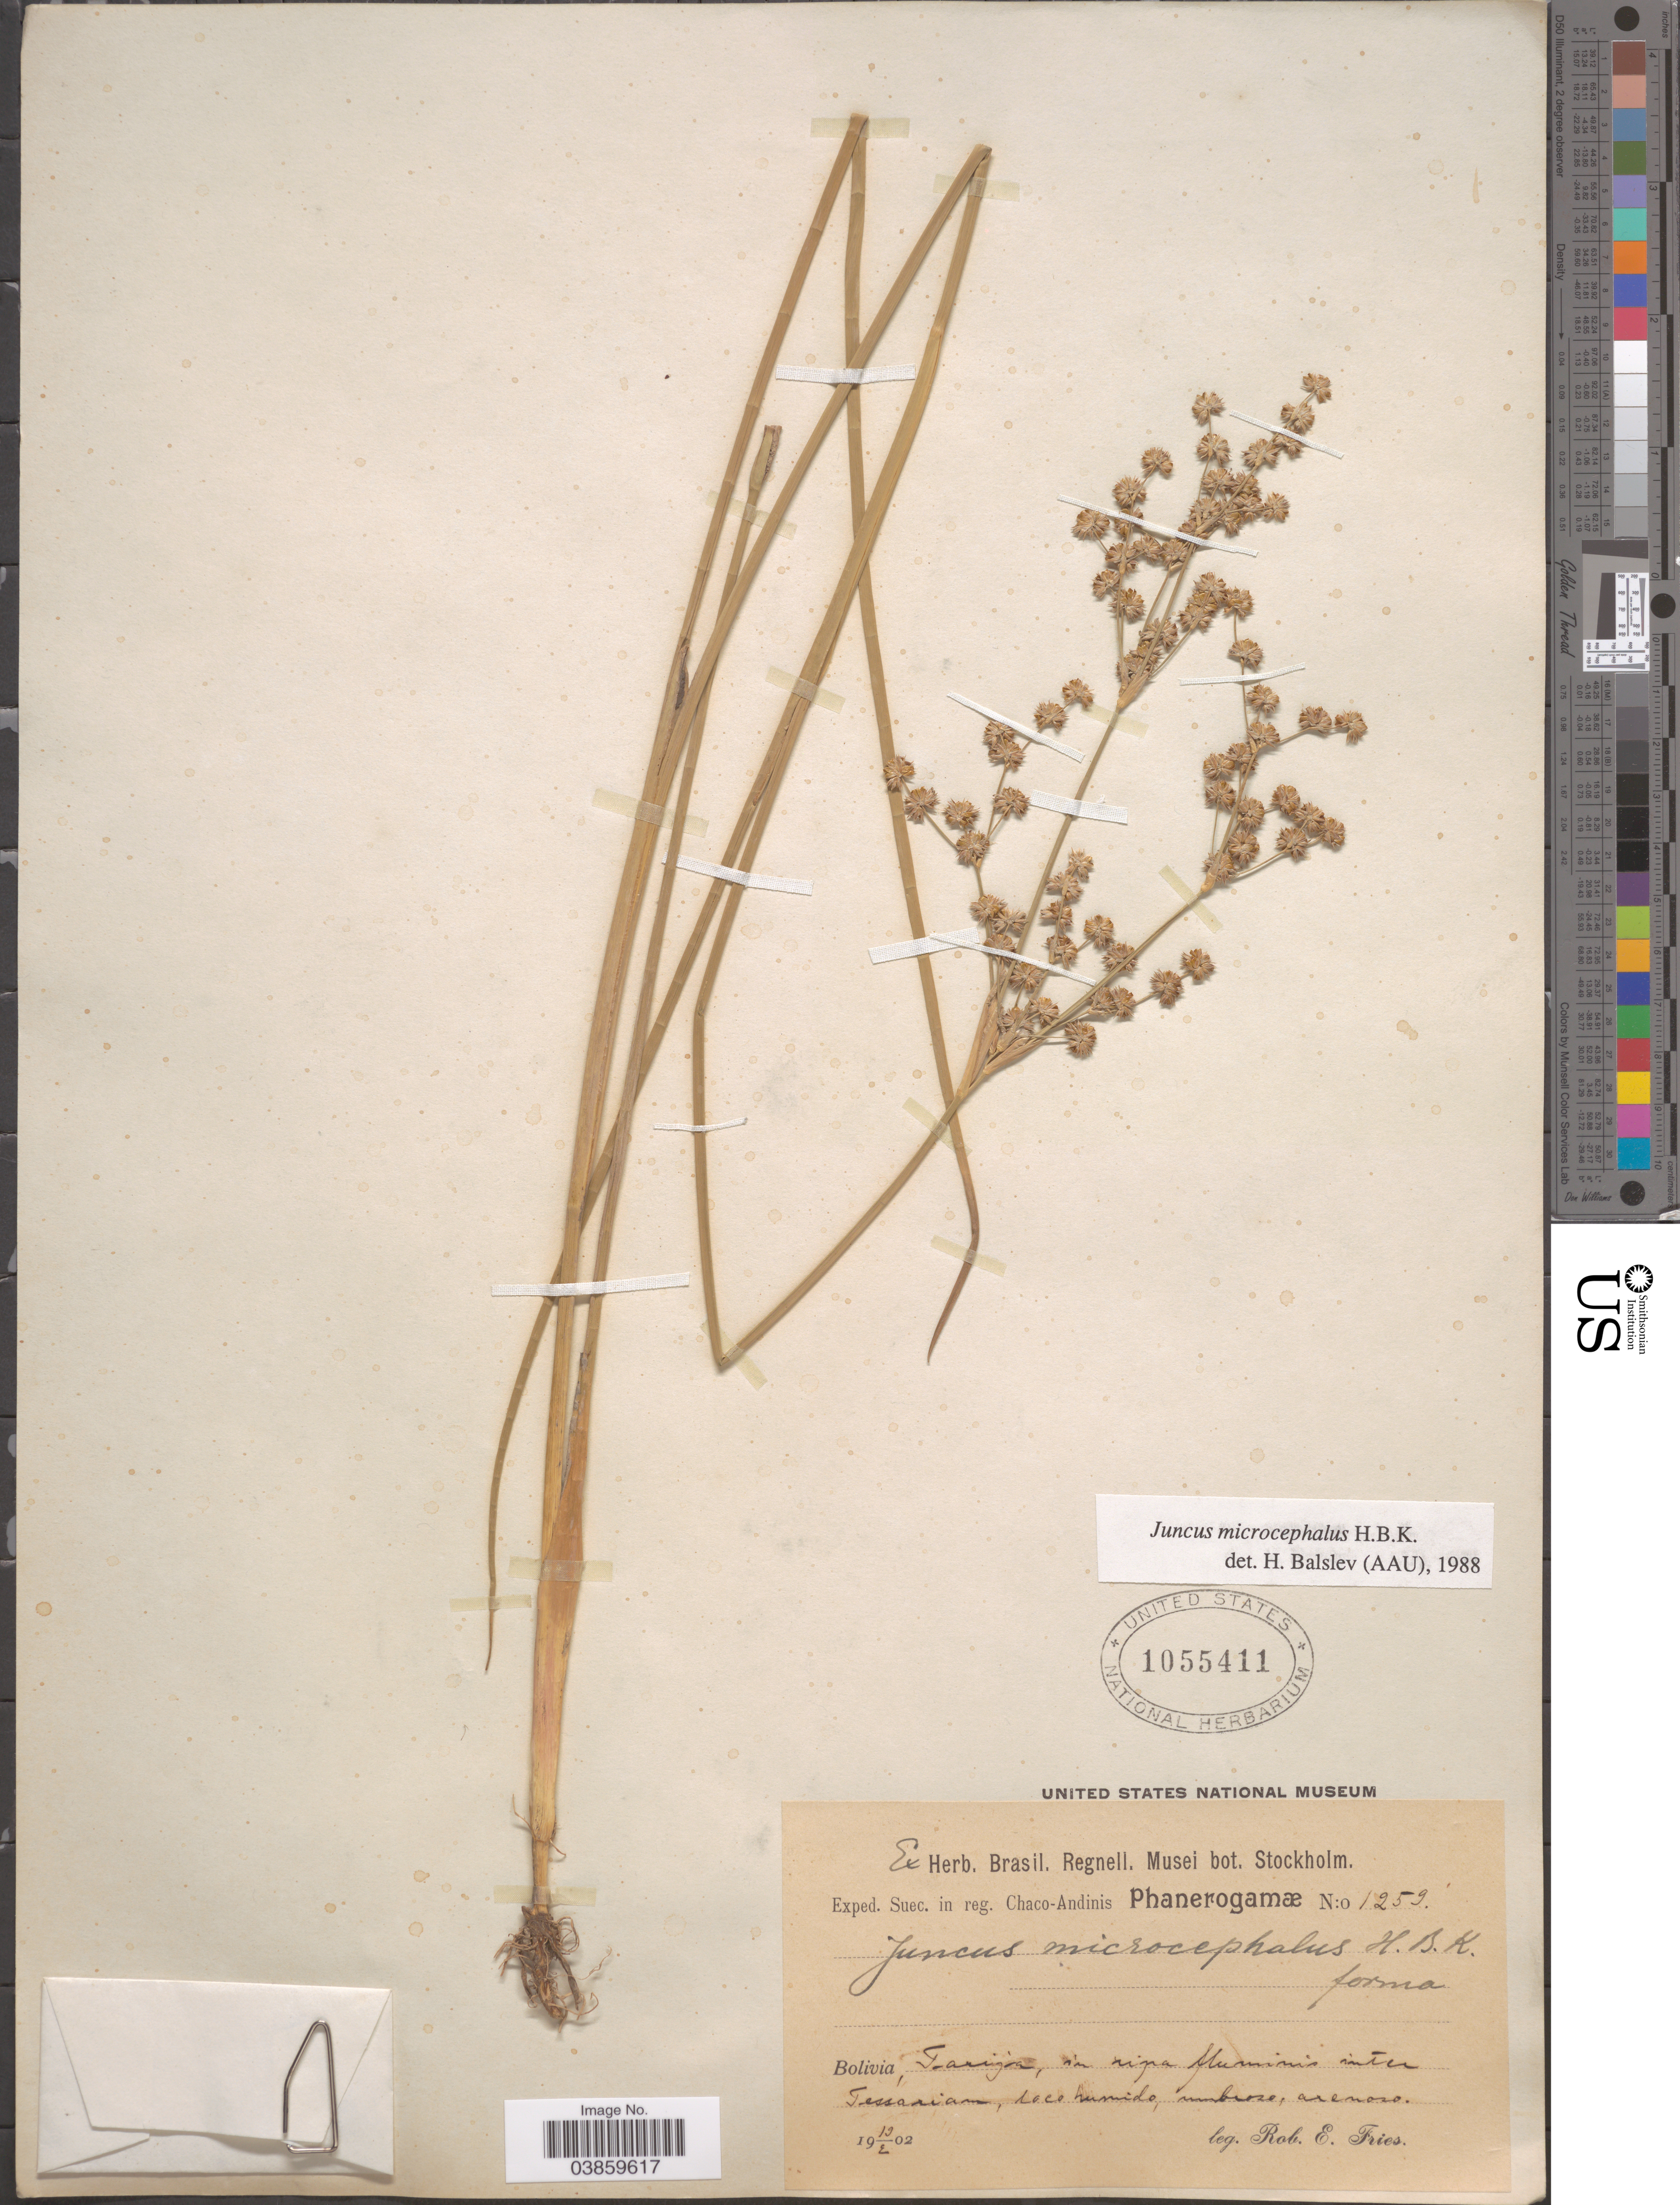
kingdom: Plantae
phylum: Tracheophyta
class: Liliopsida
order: Poales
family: Juncaceae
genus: Juncus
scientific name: Juncus microcephalus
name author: Kunth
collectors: R. E. Fries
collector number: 1259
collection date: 1902-02-19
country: Bolivia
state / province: Tarija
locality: In reg. Chaco-Andinis. In ripa fluminis inter Tessariam.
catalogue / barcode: US 1055411